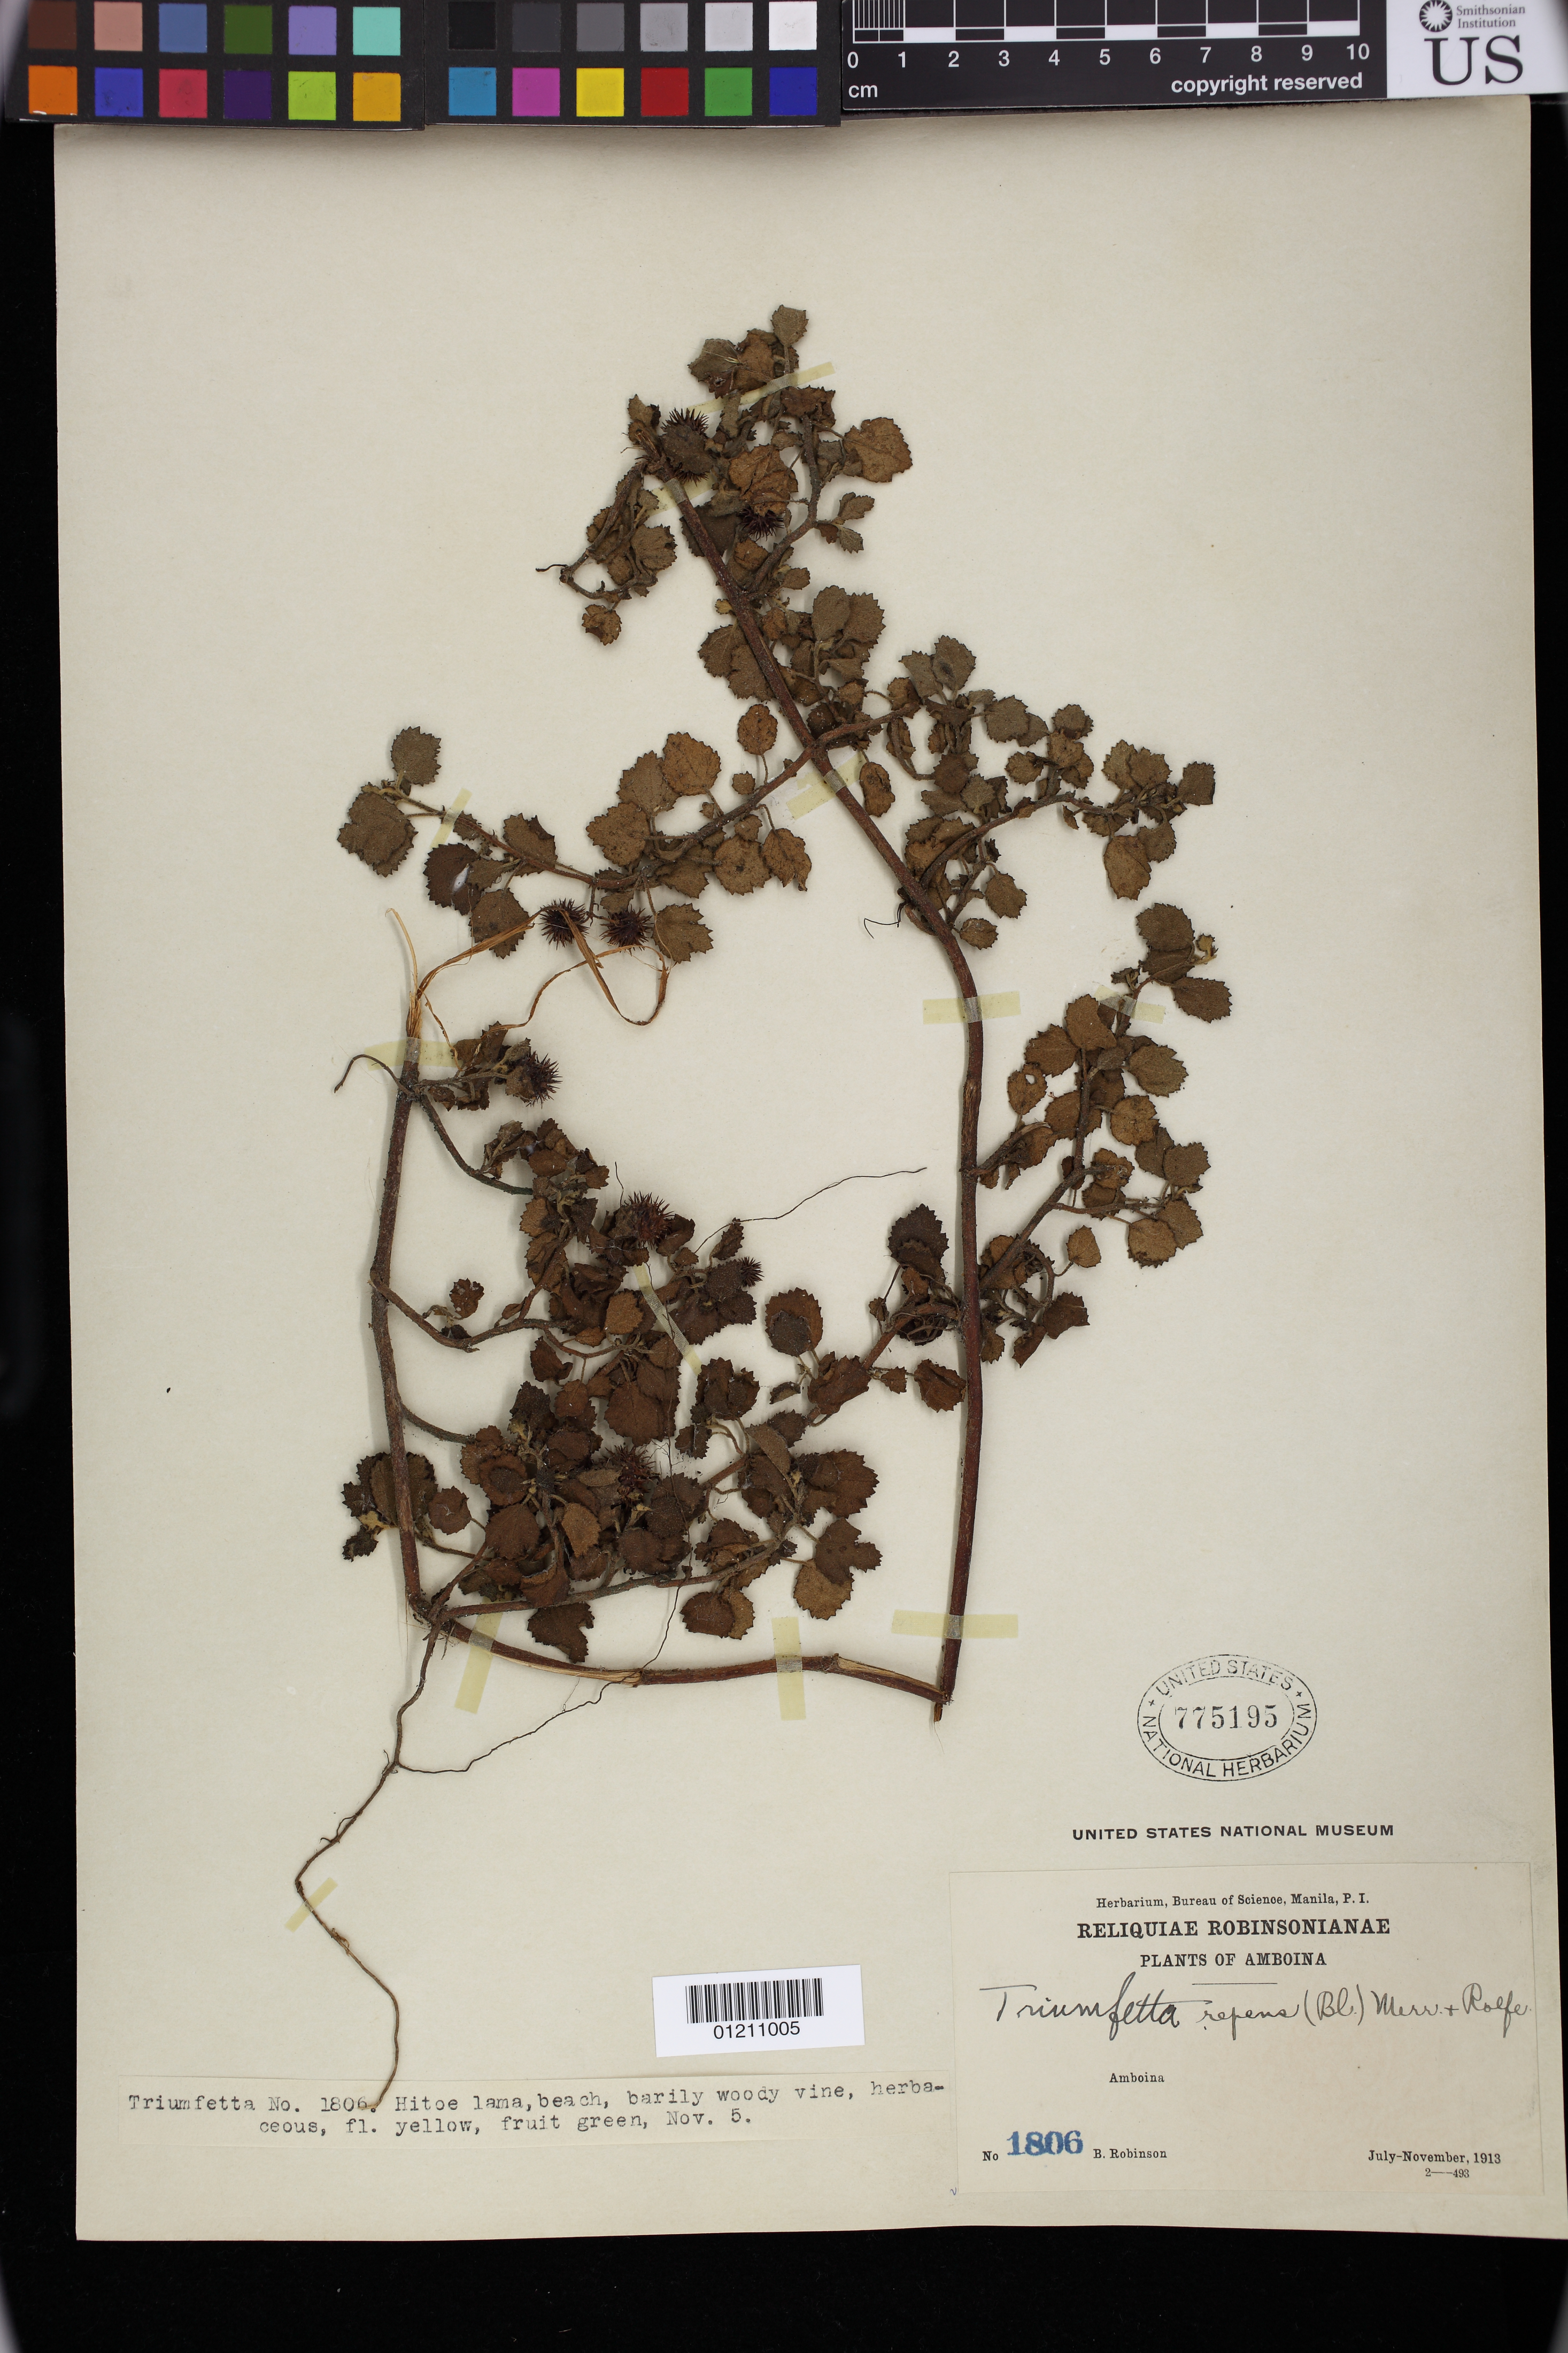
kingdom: Plantae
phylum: Tracheophyta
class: Magnoliopsida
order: Malvales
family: Malvaceae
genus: Triumfetta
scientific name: Triumfetta repens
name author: (Blume) Merr. & Rolfe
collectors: B. Robinson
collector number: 1806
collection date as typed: Jul 1913 to -- Nov 1913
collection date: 1913-07/1913-11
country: Indonesia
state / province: Maluku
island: Amboina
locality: Amboina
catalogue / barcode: US 775195